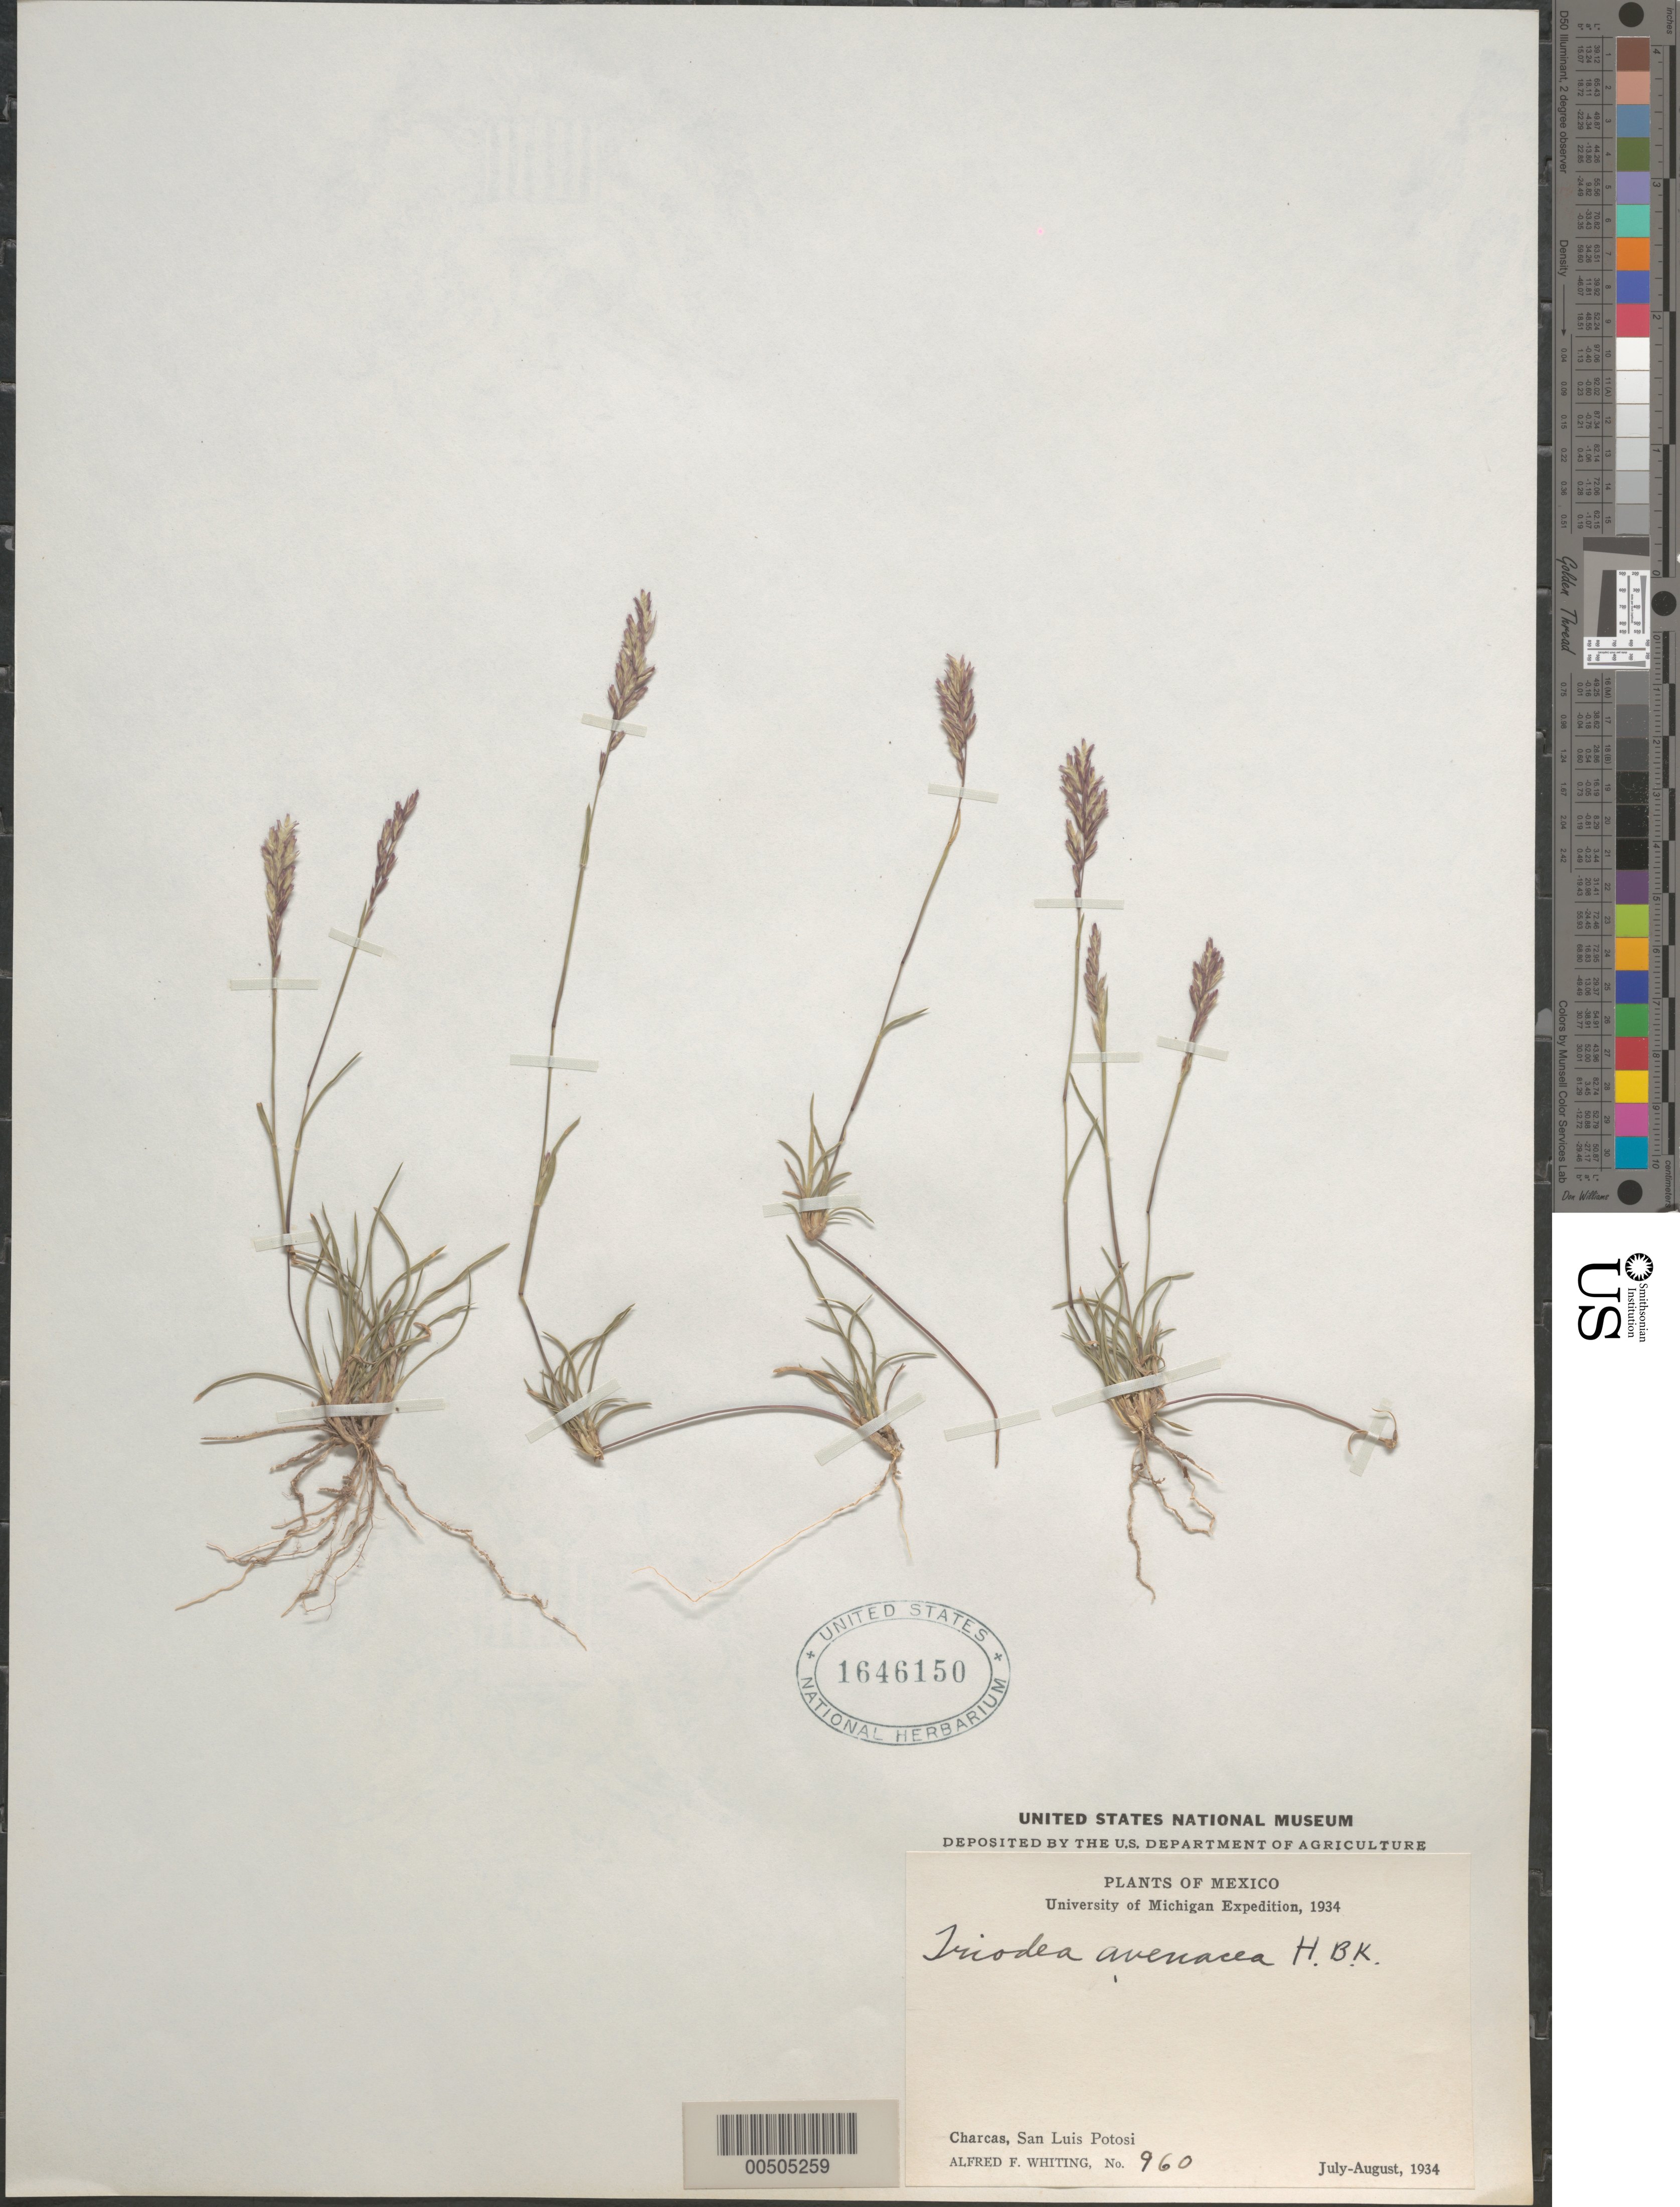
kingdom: Plantae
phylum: Tracheophyta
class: Liliopsida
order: Poales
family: Poaceae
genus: Erioneuron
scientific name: Erioneuron avenaceum var. breviaristatum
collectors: A. F. Whiting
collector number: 960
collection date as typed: Jul 1934 to Aug 1934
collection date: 1934-07/1934-08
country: Mexico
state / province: San Luis Potosi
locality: Charcas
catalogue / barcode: US 1646150